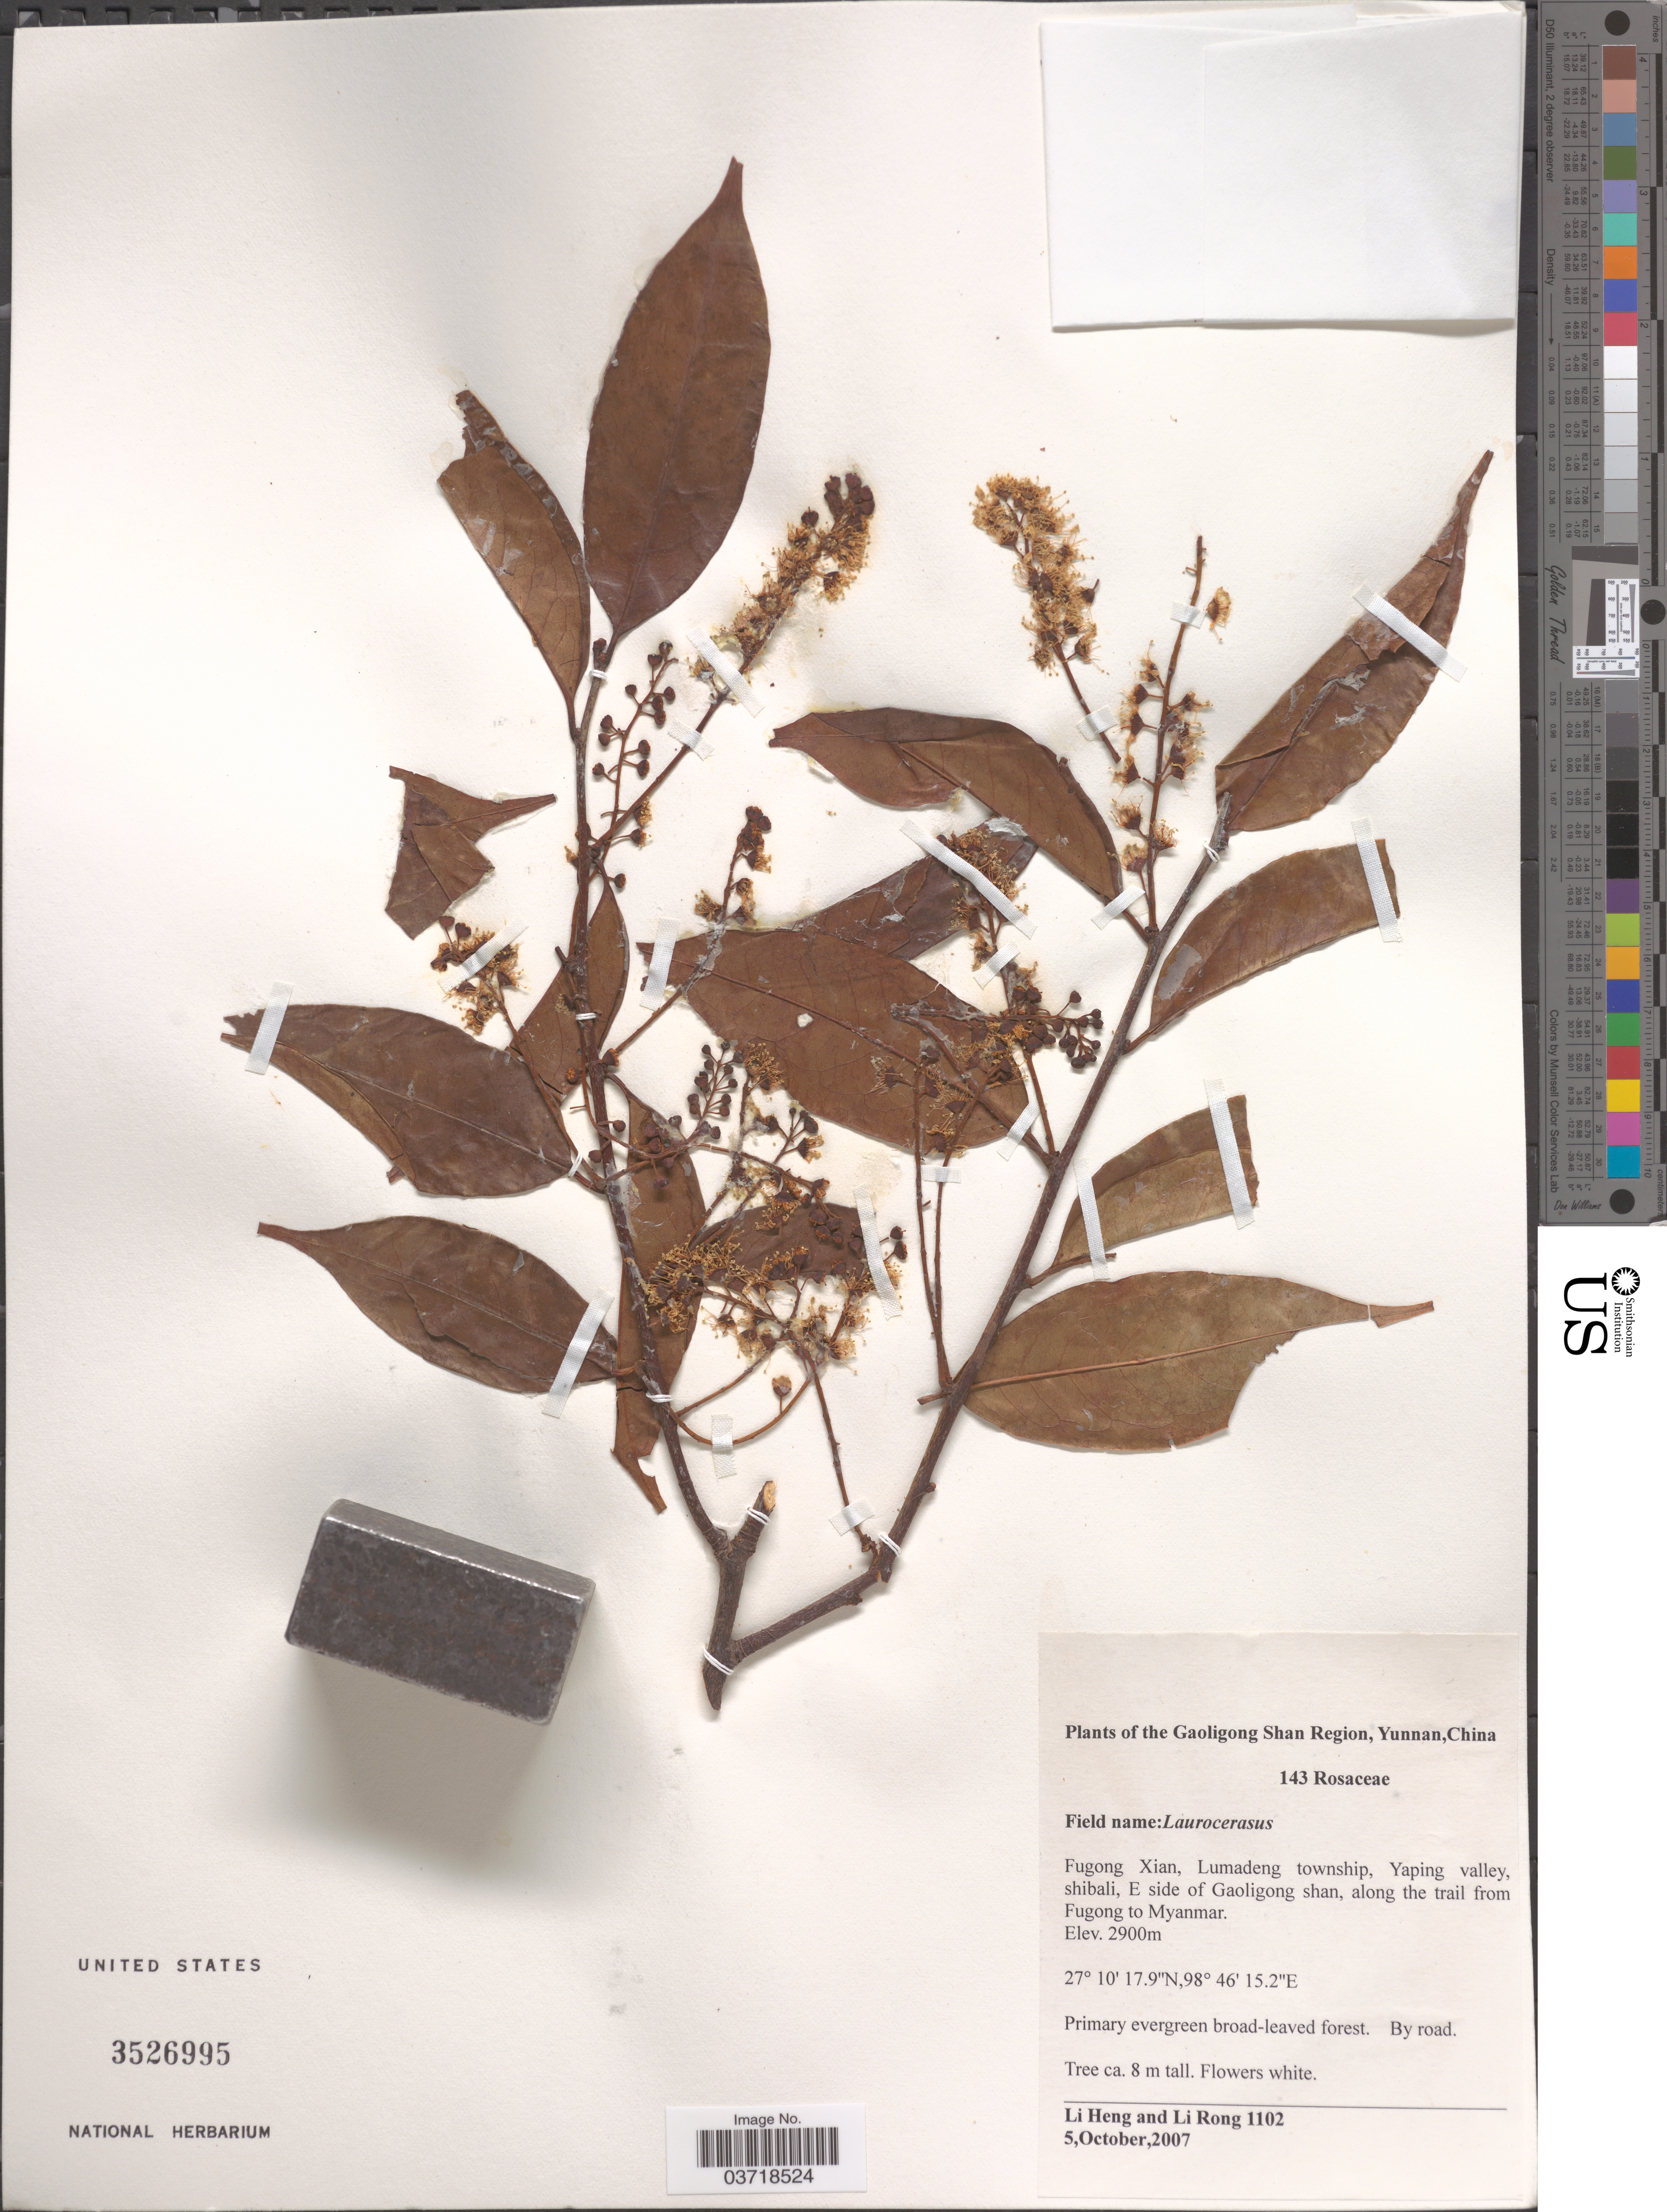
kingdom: Plantae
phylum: Tracheophyta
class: Magnoliopsida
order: Rosales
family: Rosaceae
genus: Prunus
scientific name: Prunus sp.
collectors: L. Heng & R. Li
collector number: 1102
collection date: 2007-10-05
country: China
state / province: Yunnan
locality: Gaoligong Shan Region. Fugong Xian, Lumadeng township, Yaping valley, shibali, E side of Gaoligong shan, along the trail from Fugong to Myanmar.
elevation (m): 2900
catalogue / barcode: US 3526995